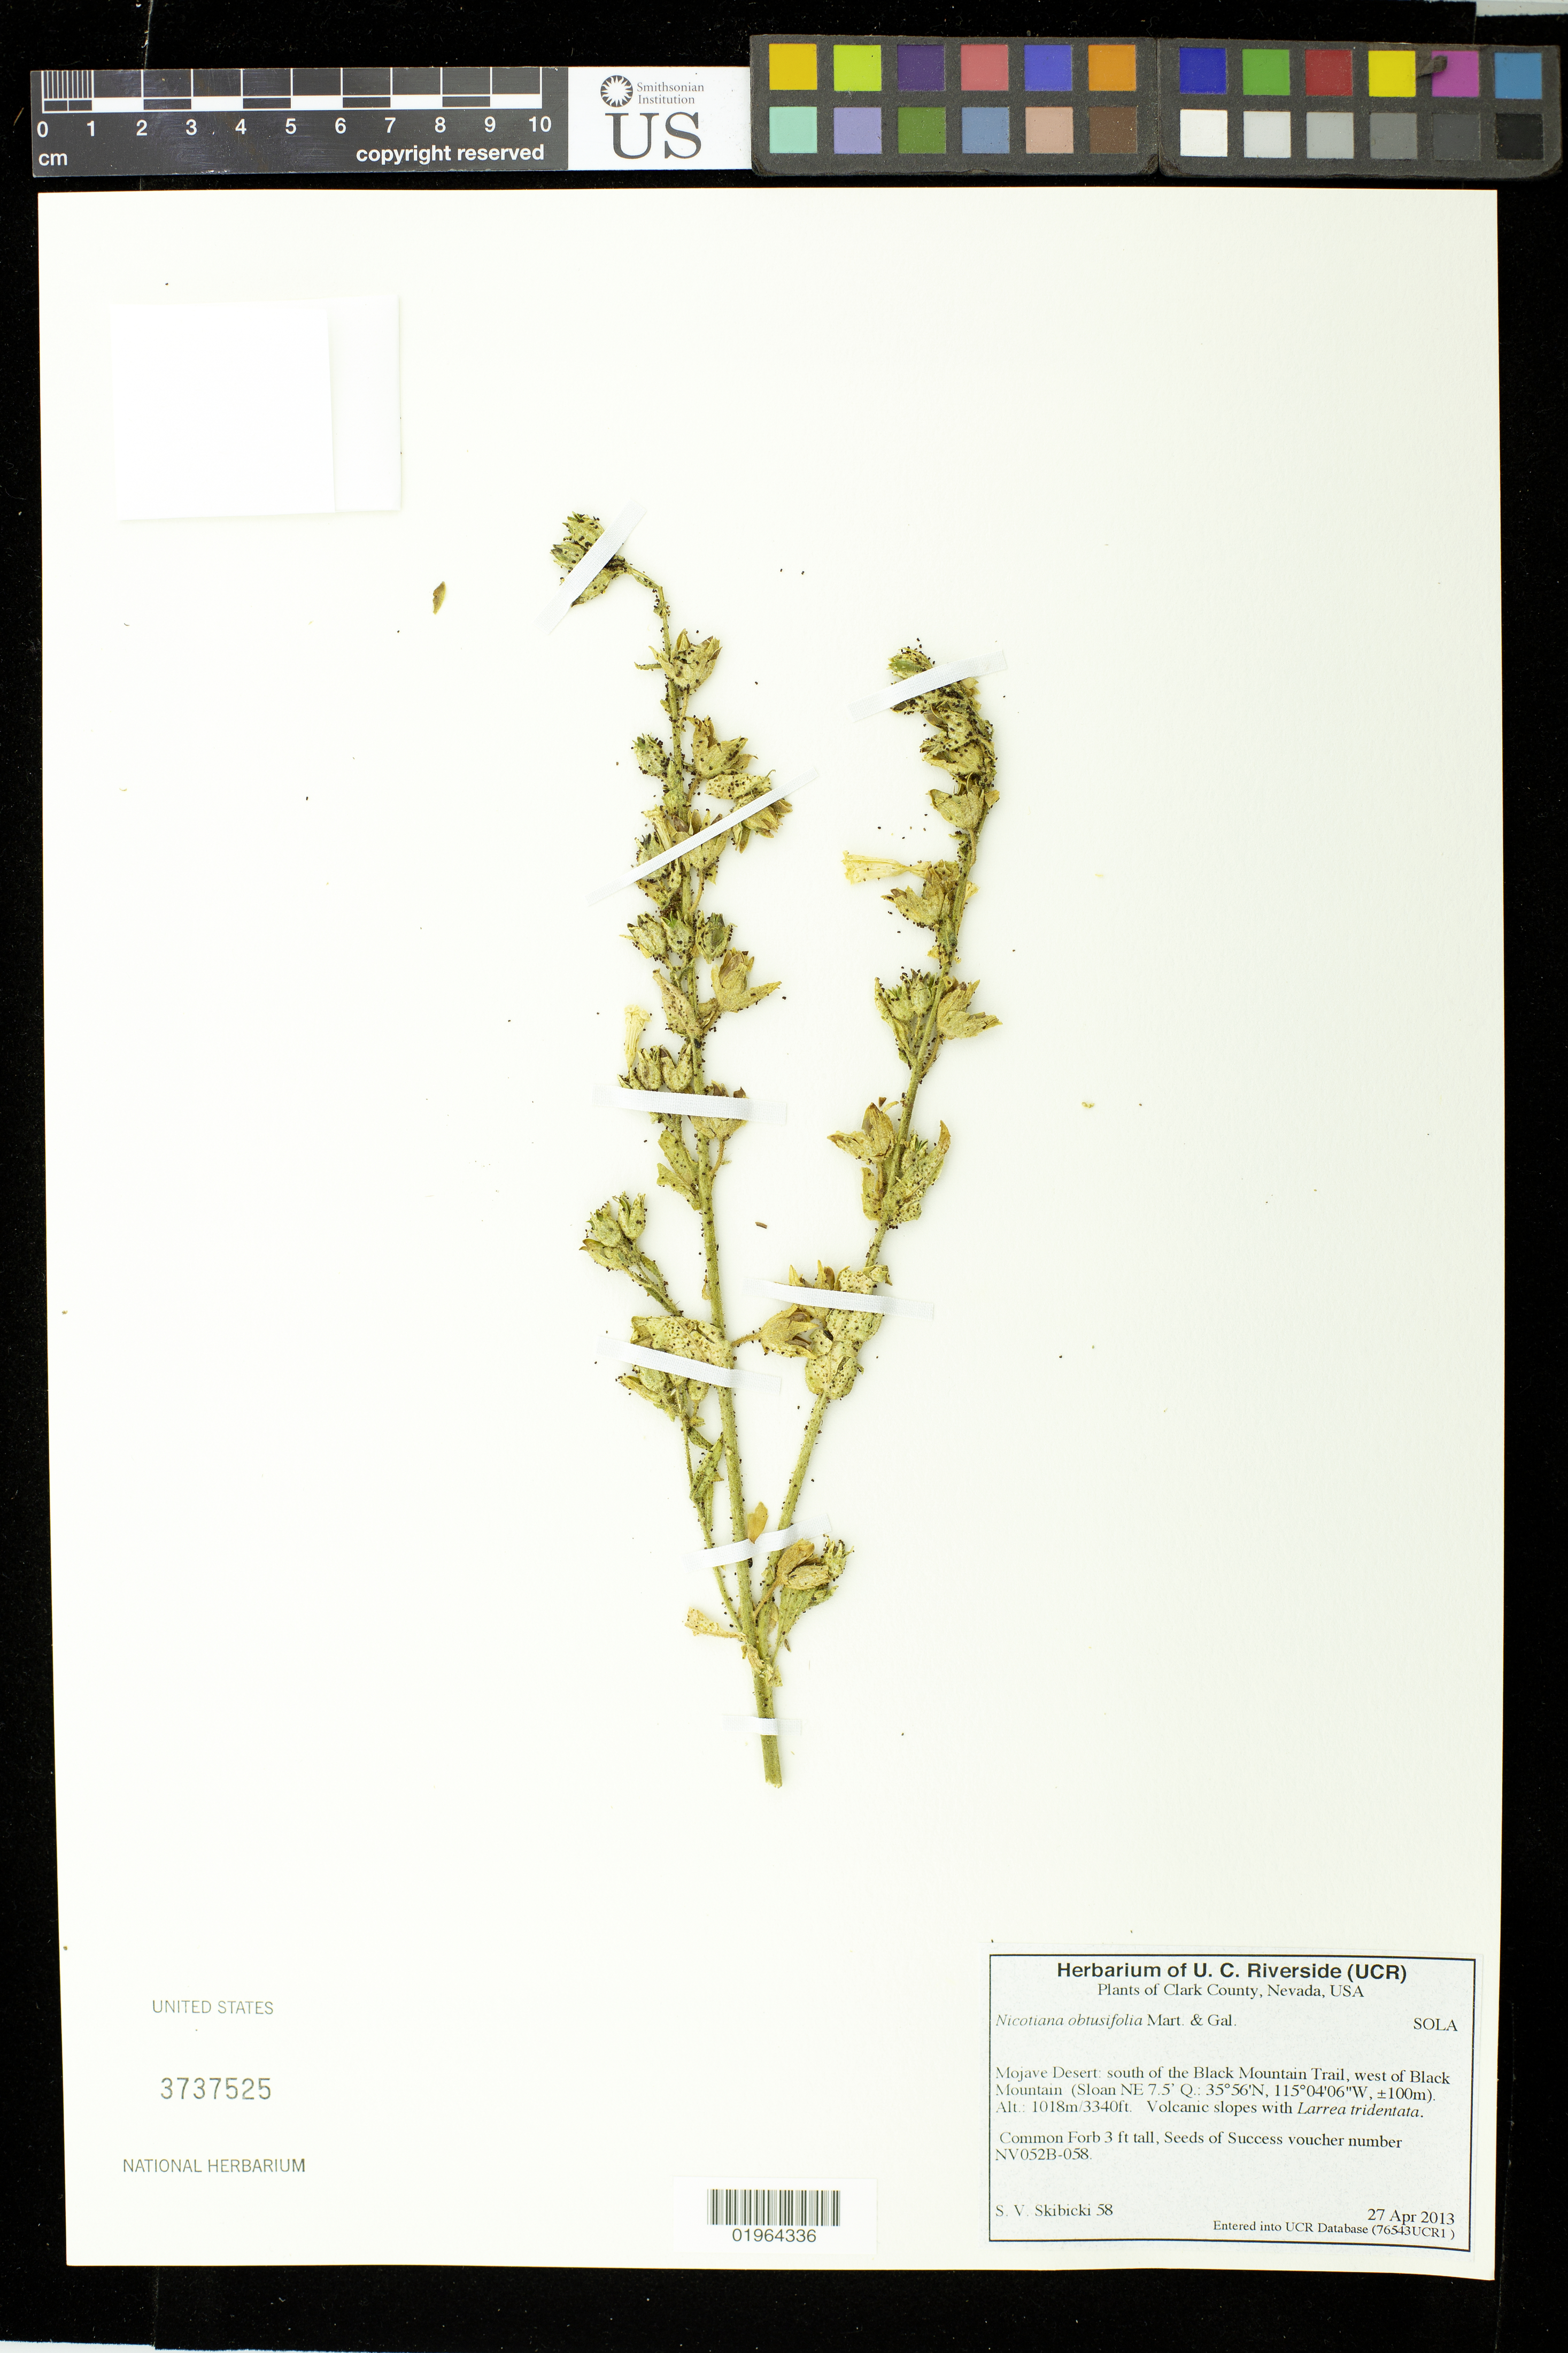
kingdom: Plantae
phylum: Tracheophyta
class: Magnoliopsida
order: Solanales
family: Solanaceae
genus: Nicotiana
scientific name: Nicotiana obtusifolia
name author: M. Martens & Galeotti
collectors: S. Skibicki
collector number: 58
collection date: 2013-04-27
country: United States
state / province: Nevada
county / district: Clark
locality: Mojave Desert, south of the Black Mountain Trail, west of Black Mountain (Sloan)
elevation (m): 1018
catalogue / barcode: US 3737525